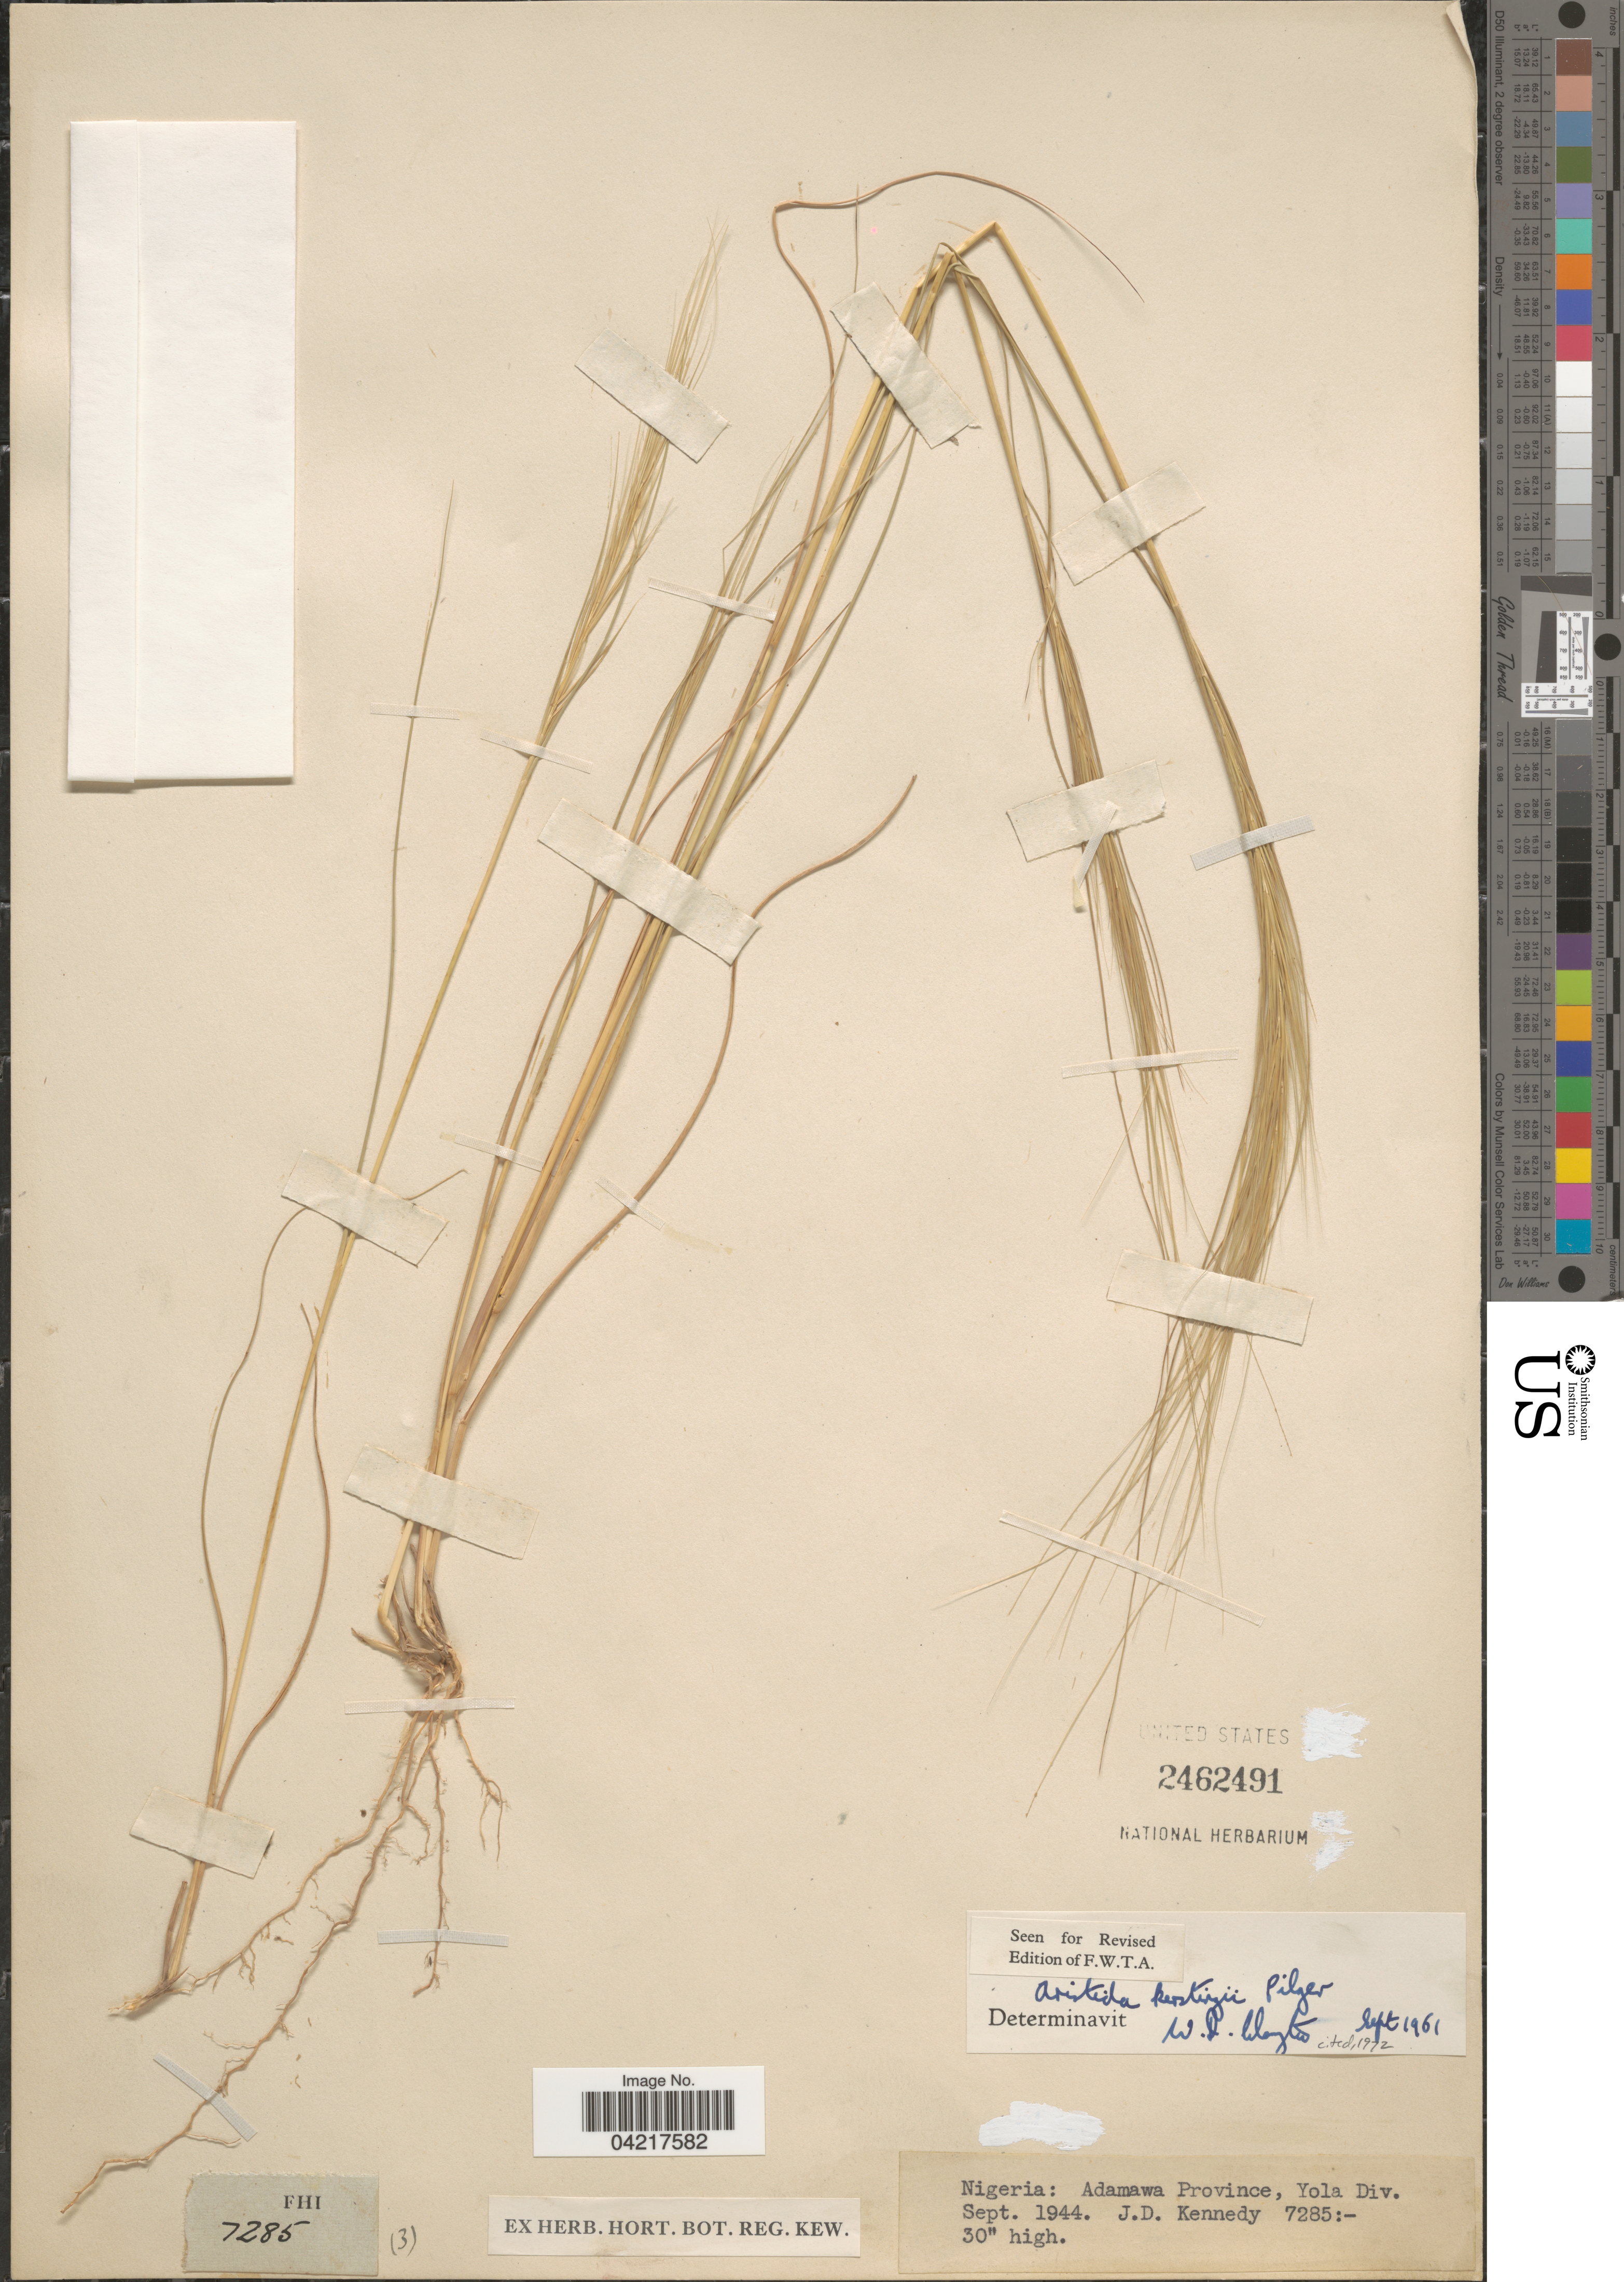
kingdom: Plantae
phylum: Tracheophyta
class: Liliopsida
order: Poales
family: Poaceae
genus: Aristida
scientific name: Aristida kerstingii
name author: Pilg.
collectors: J. D. Kennedy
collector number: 7285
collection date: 1944-09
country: Nigeria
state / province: Adamawa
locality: Yola Div.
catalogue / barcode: US 2462491